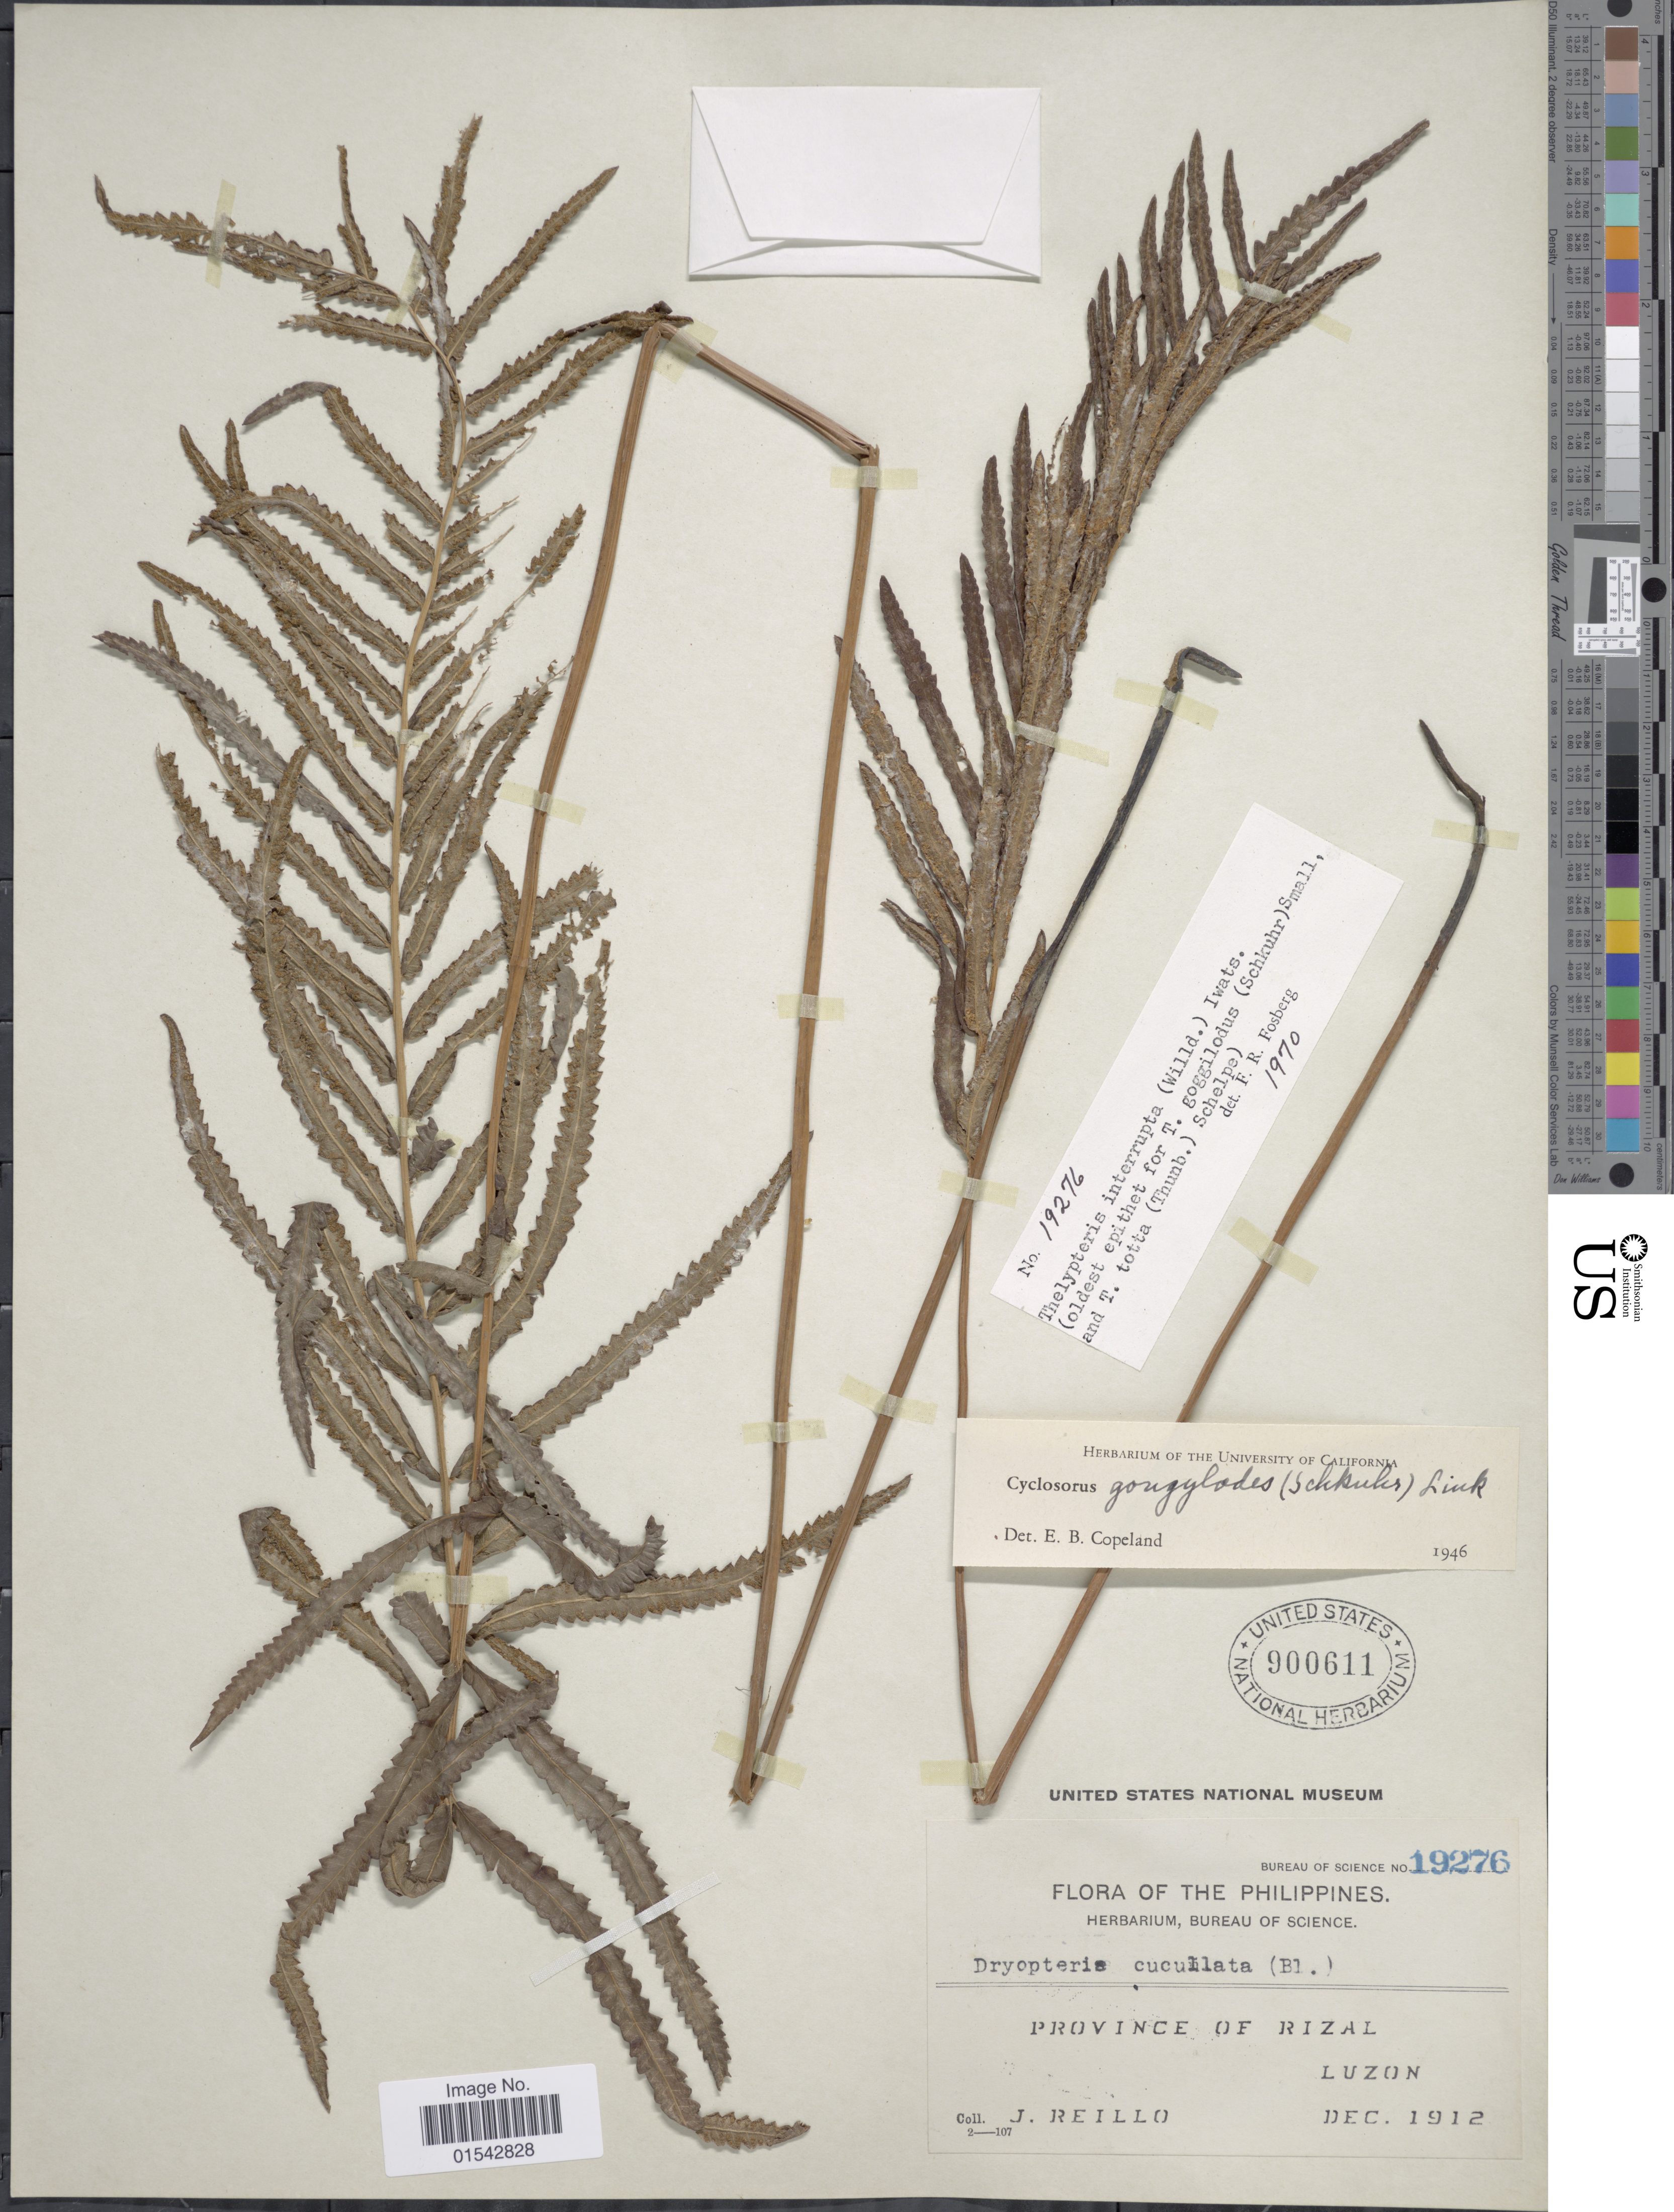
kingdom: Plantae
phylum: Tracheophyta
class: Polypodiopsida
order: Polypodiales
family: Thelypteridaceae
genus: Cyclosorus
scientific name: Cyclosorus interruptus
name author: (Willd.) H. Itô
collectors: J. Reillo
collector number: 19276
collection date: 1912-12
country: Philippines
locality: Province of Rizal, Luzon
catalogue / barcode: US 900611